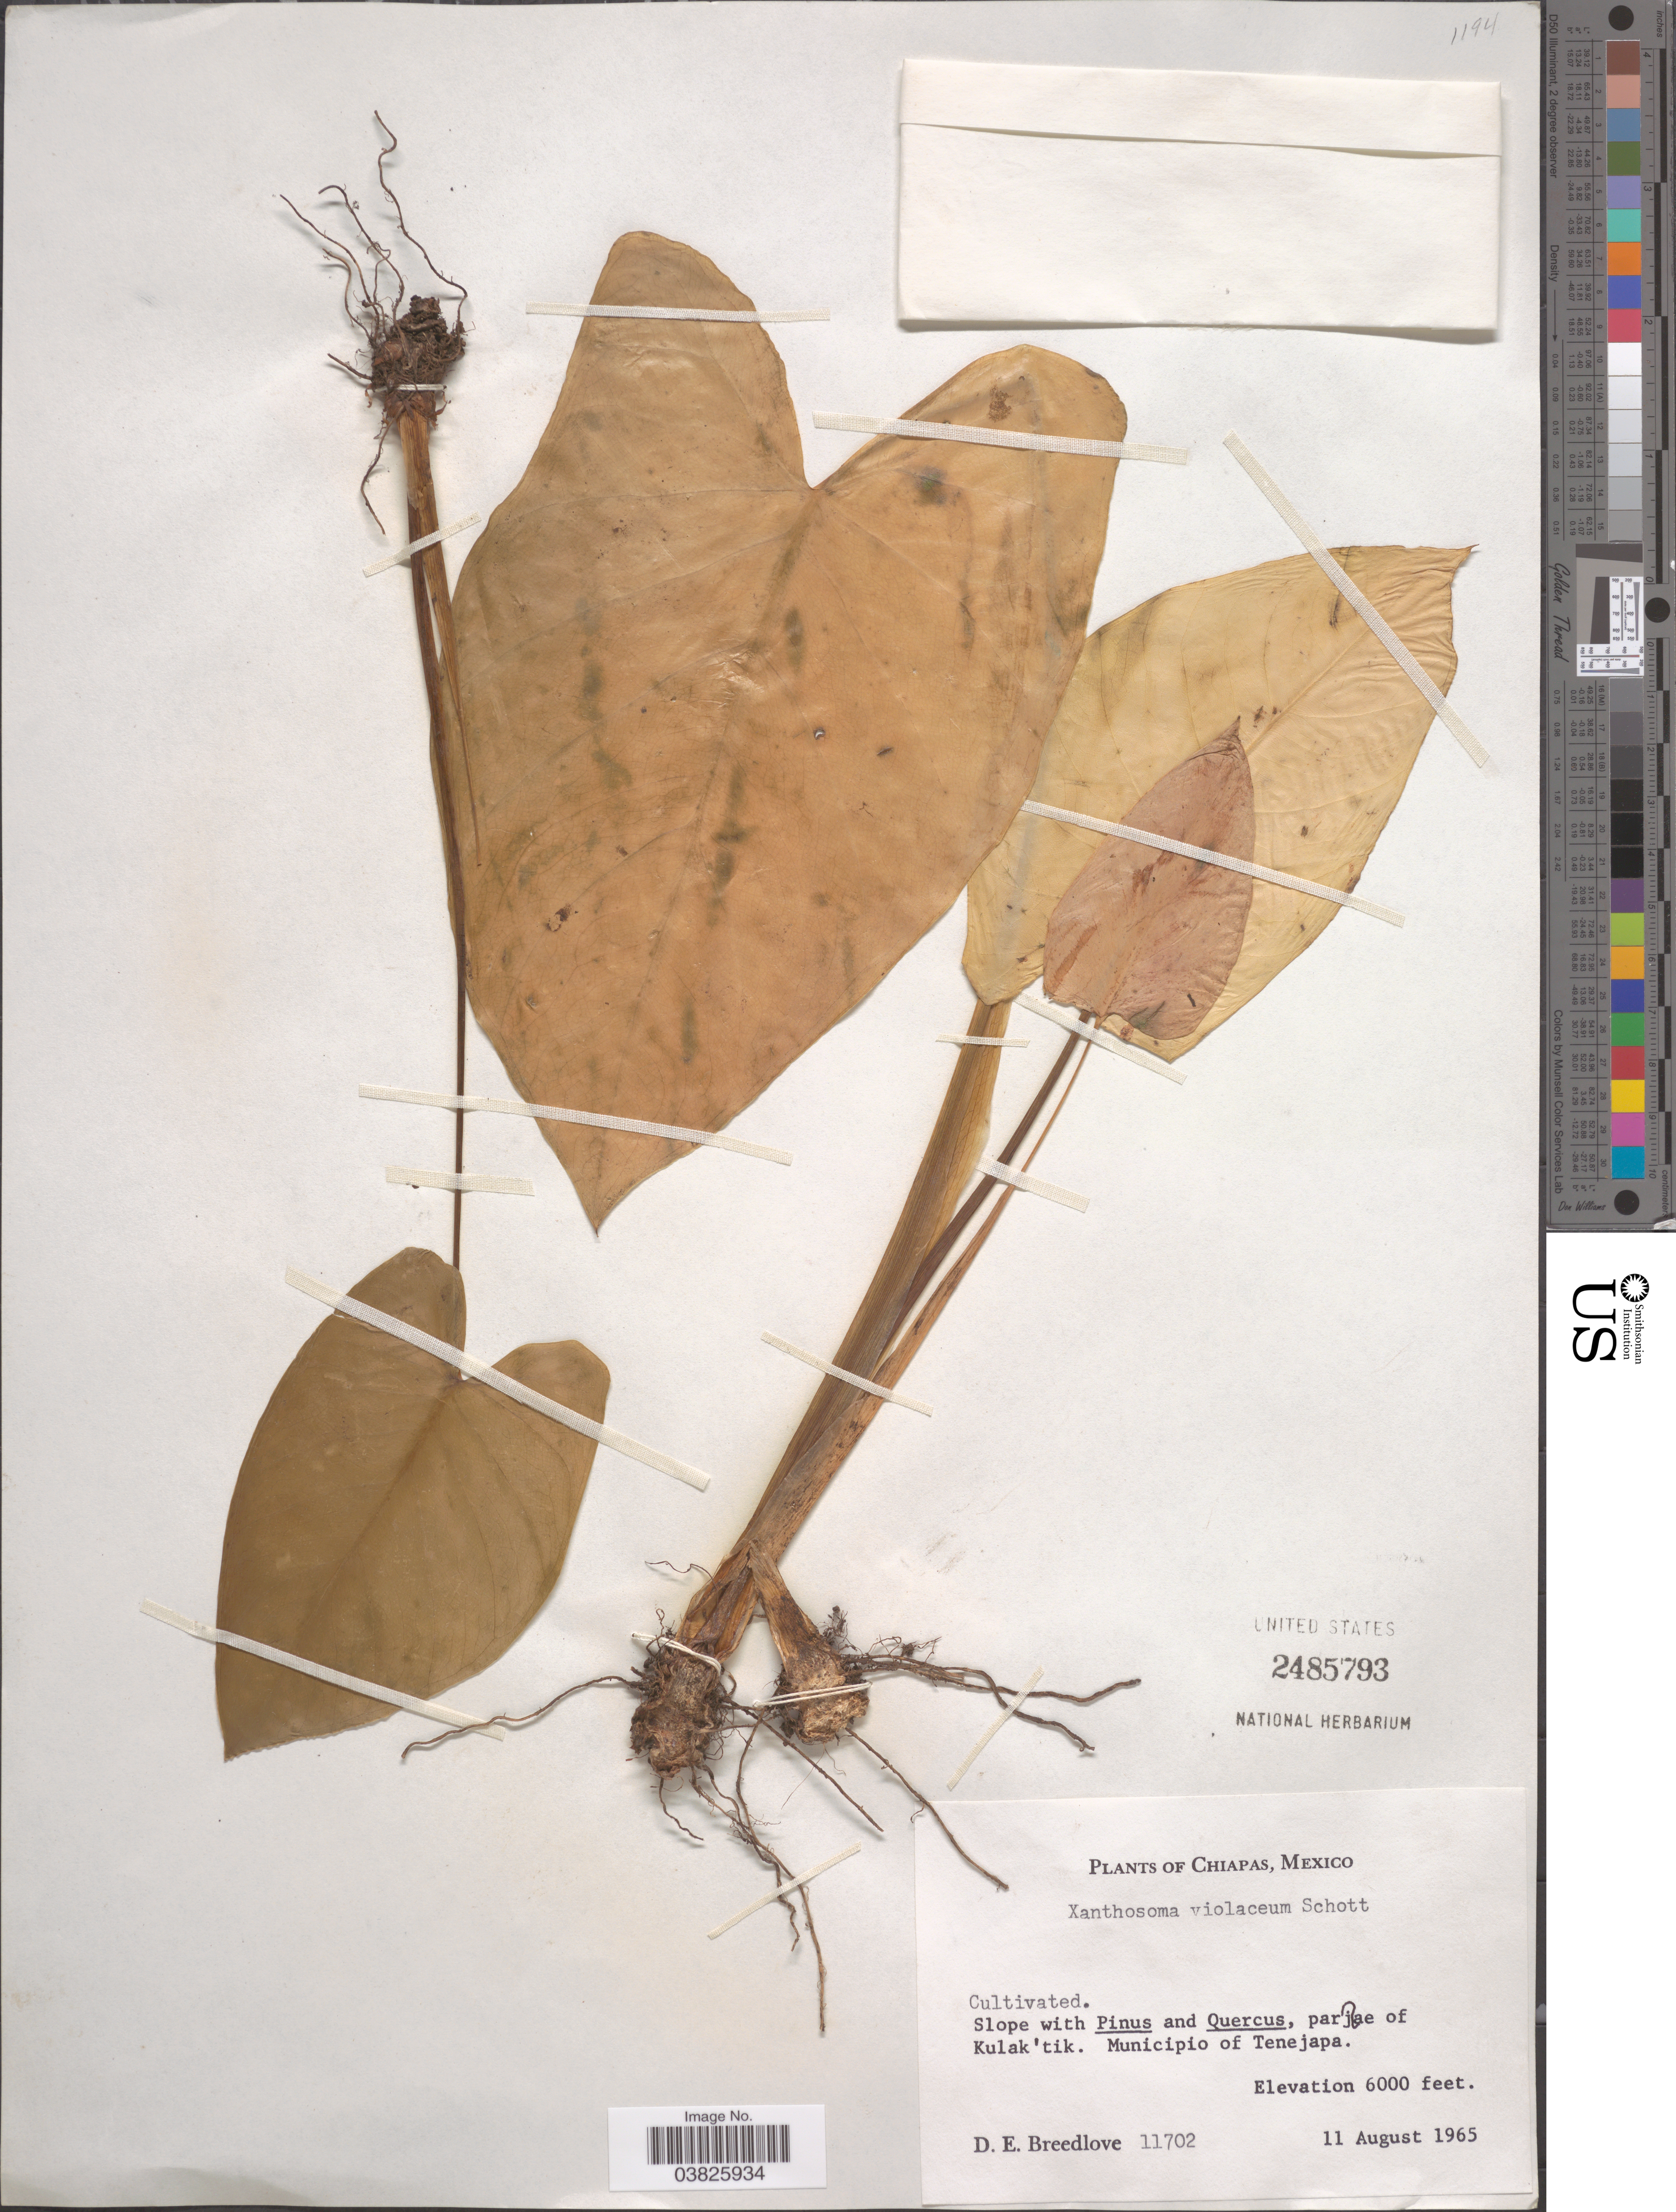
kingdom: Plantae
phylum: Tracheophyta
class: Liliopsida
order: Alismatales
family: Araceae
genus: Xanthosoma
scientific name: Xanthosoma violaceum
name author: Schott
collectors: D. E. Breedlove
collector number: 11702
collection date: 1965-08-11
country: Mexico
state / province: Chiapas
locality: Municipio of Tenejapa.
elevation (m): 1829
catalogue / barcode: US 2485793